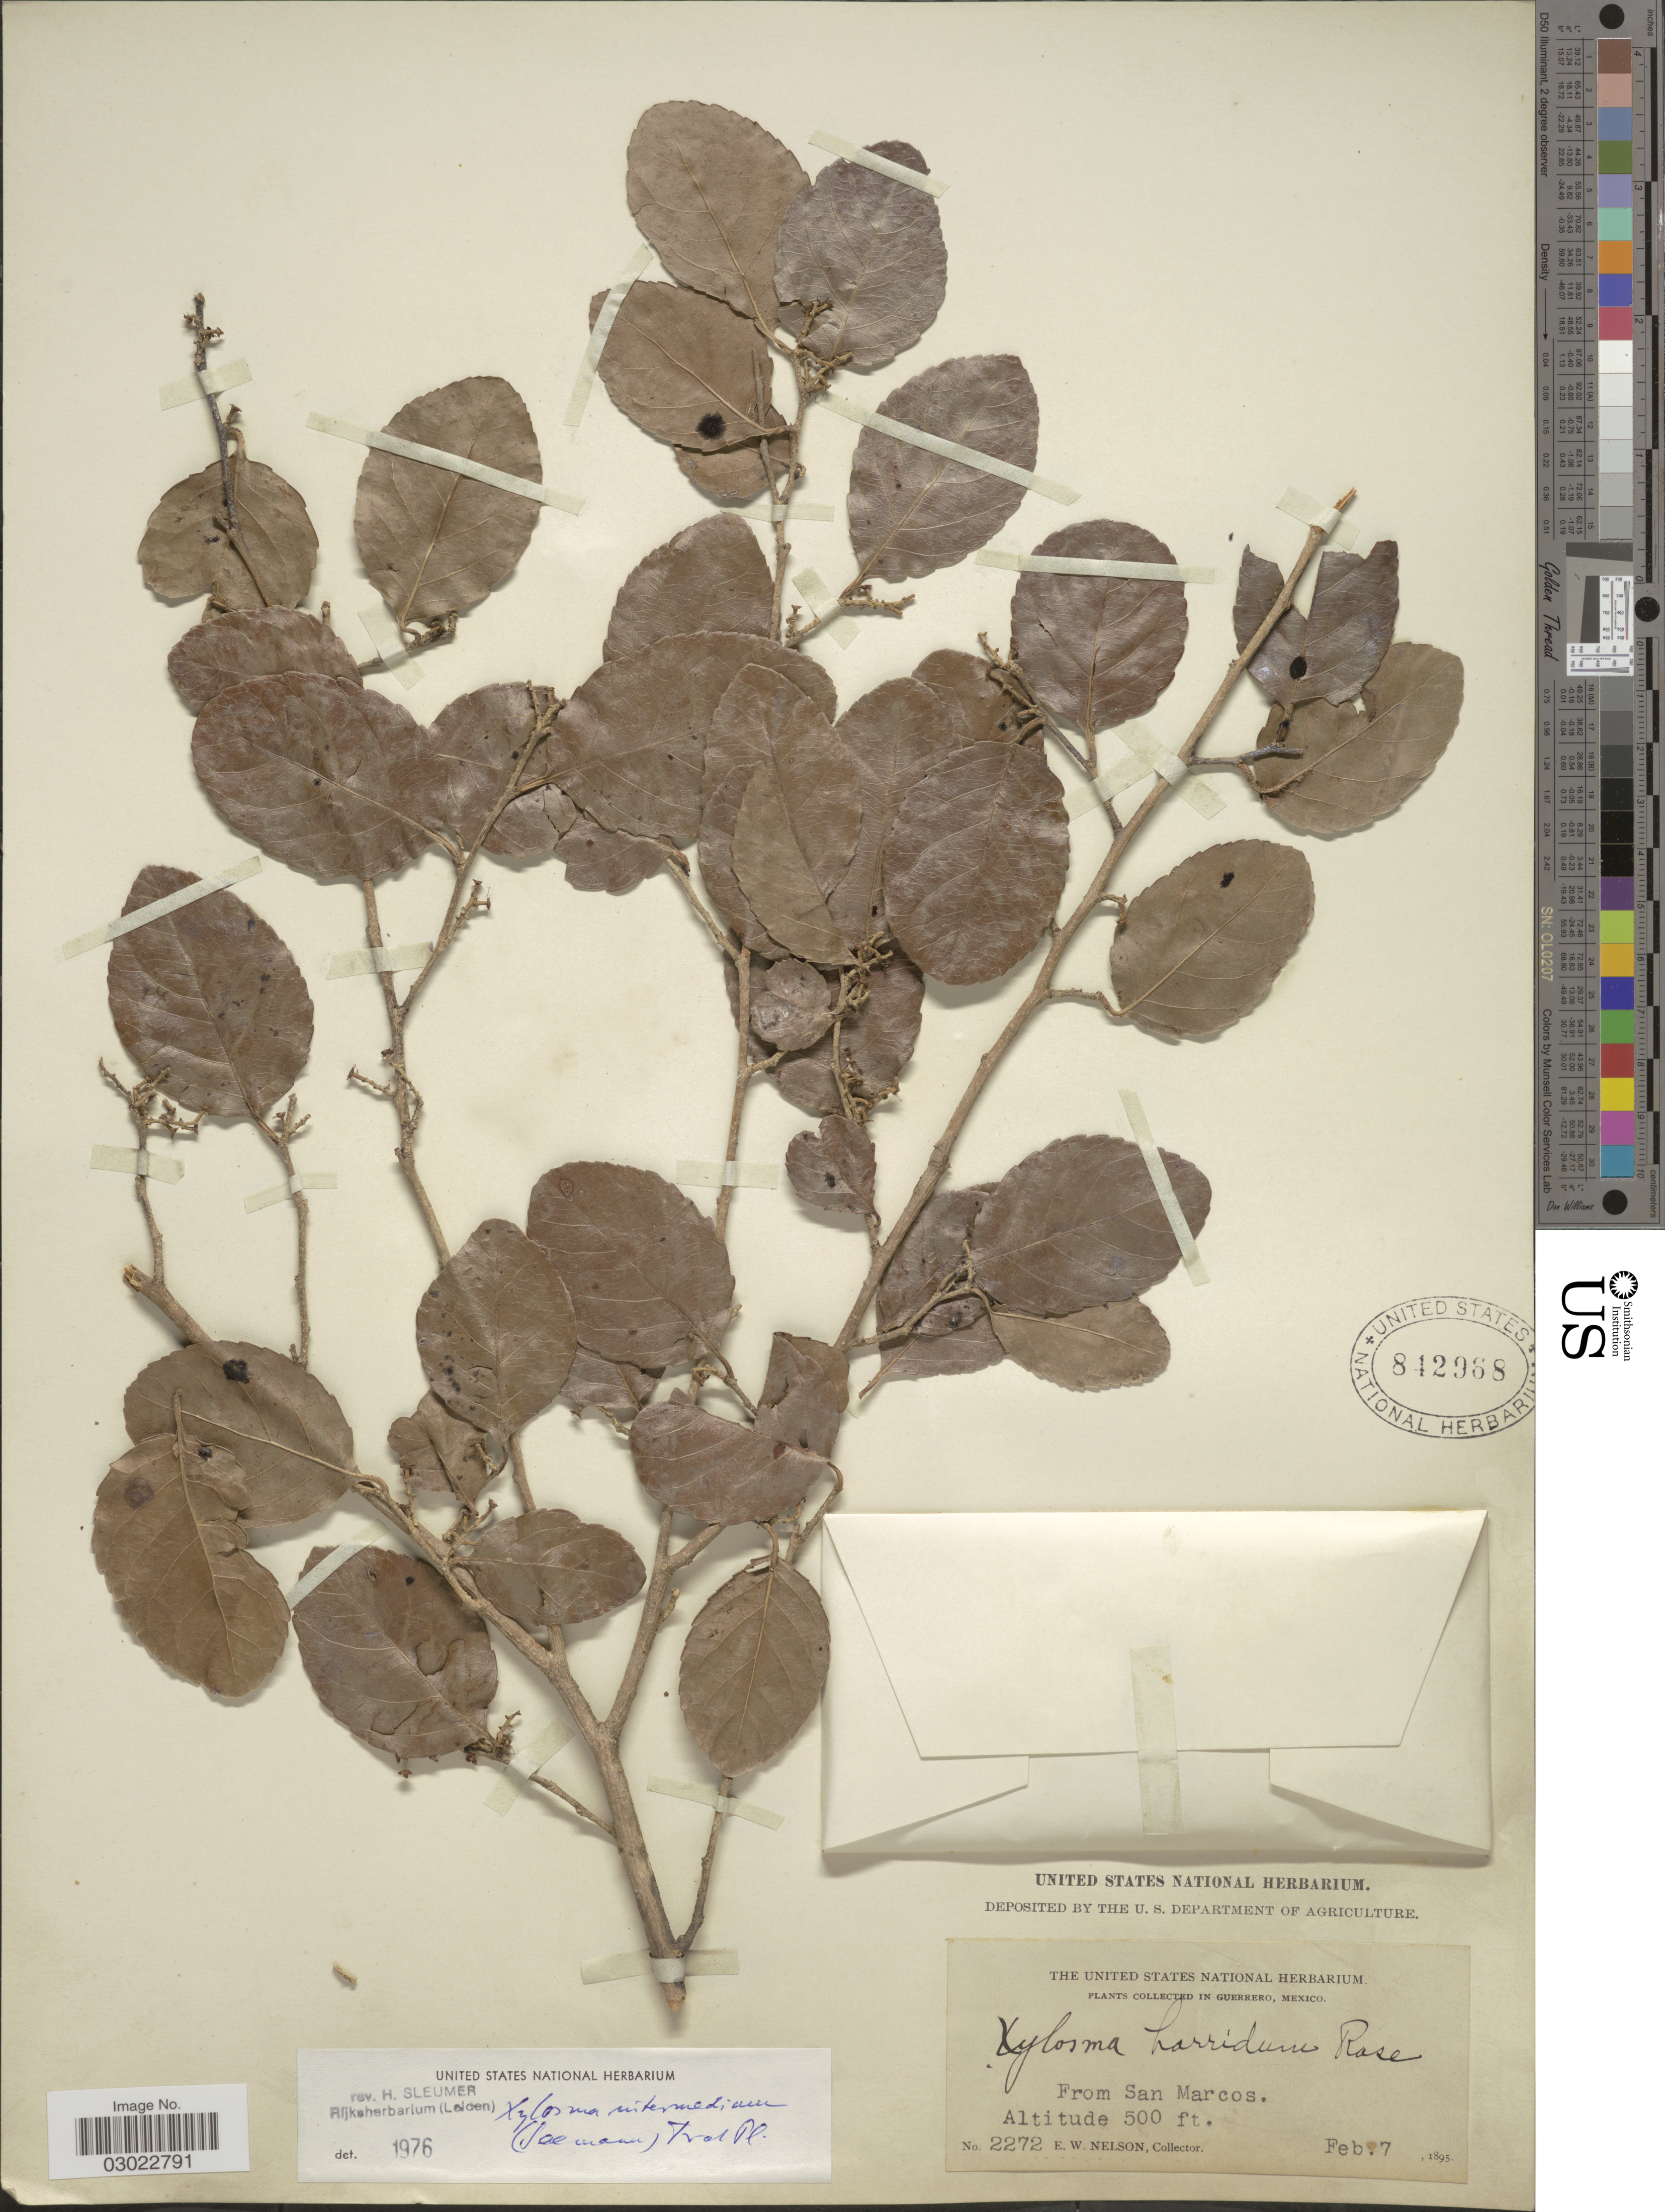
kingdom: Plantae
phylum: Tracheophyta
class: Magnoliopsida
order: Malpighiales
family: Salicaceae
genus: Xylosma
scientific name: Xylosma horrida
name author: Rose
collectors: E. W. Nelson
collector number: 2272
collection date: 1895-02-07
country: Mexico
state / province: Guerrero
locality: From San Marcos.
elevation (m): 152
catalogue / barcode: US 842968